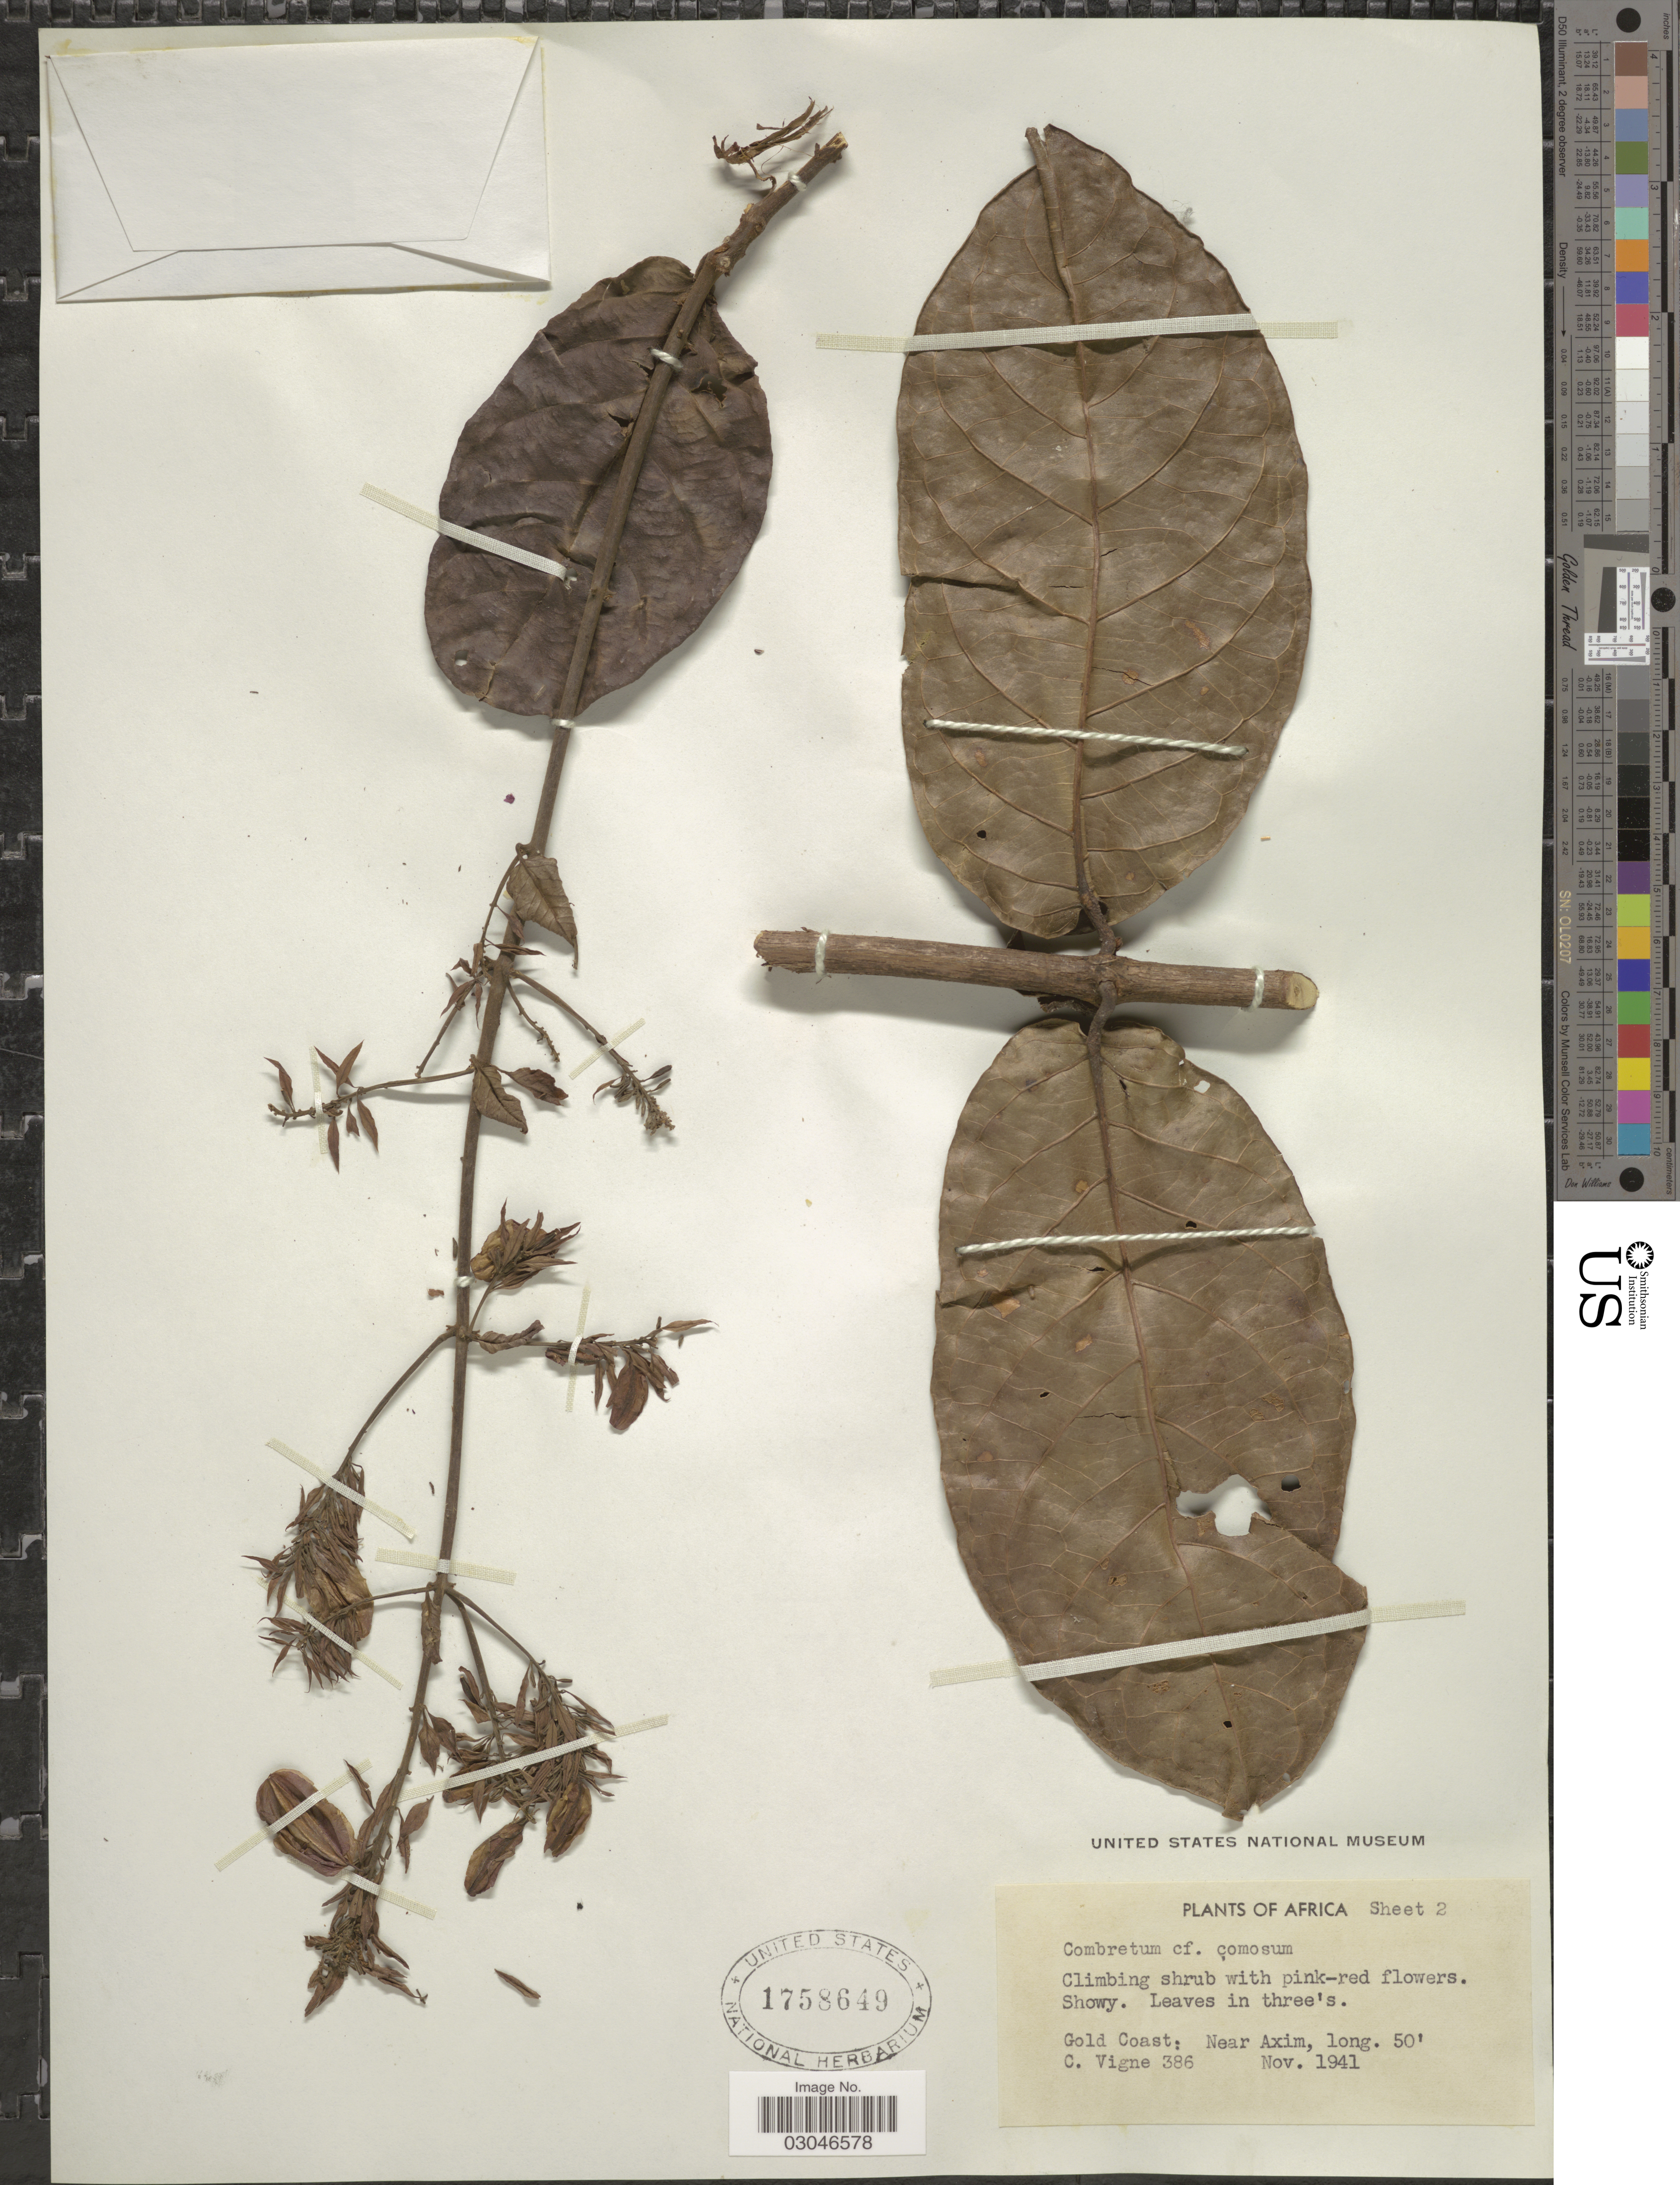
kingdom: Plantae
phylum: Tracheophyta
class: Magnoliopsida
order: Myrtales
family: Combretaceae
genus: Combretum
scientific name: Combretum comosum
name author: G. Don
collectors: C. Vigne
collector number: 1941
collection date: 1941-11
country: Ghana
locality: Gold Coast. Near Axim.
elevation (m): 15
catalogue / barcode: US 1758649